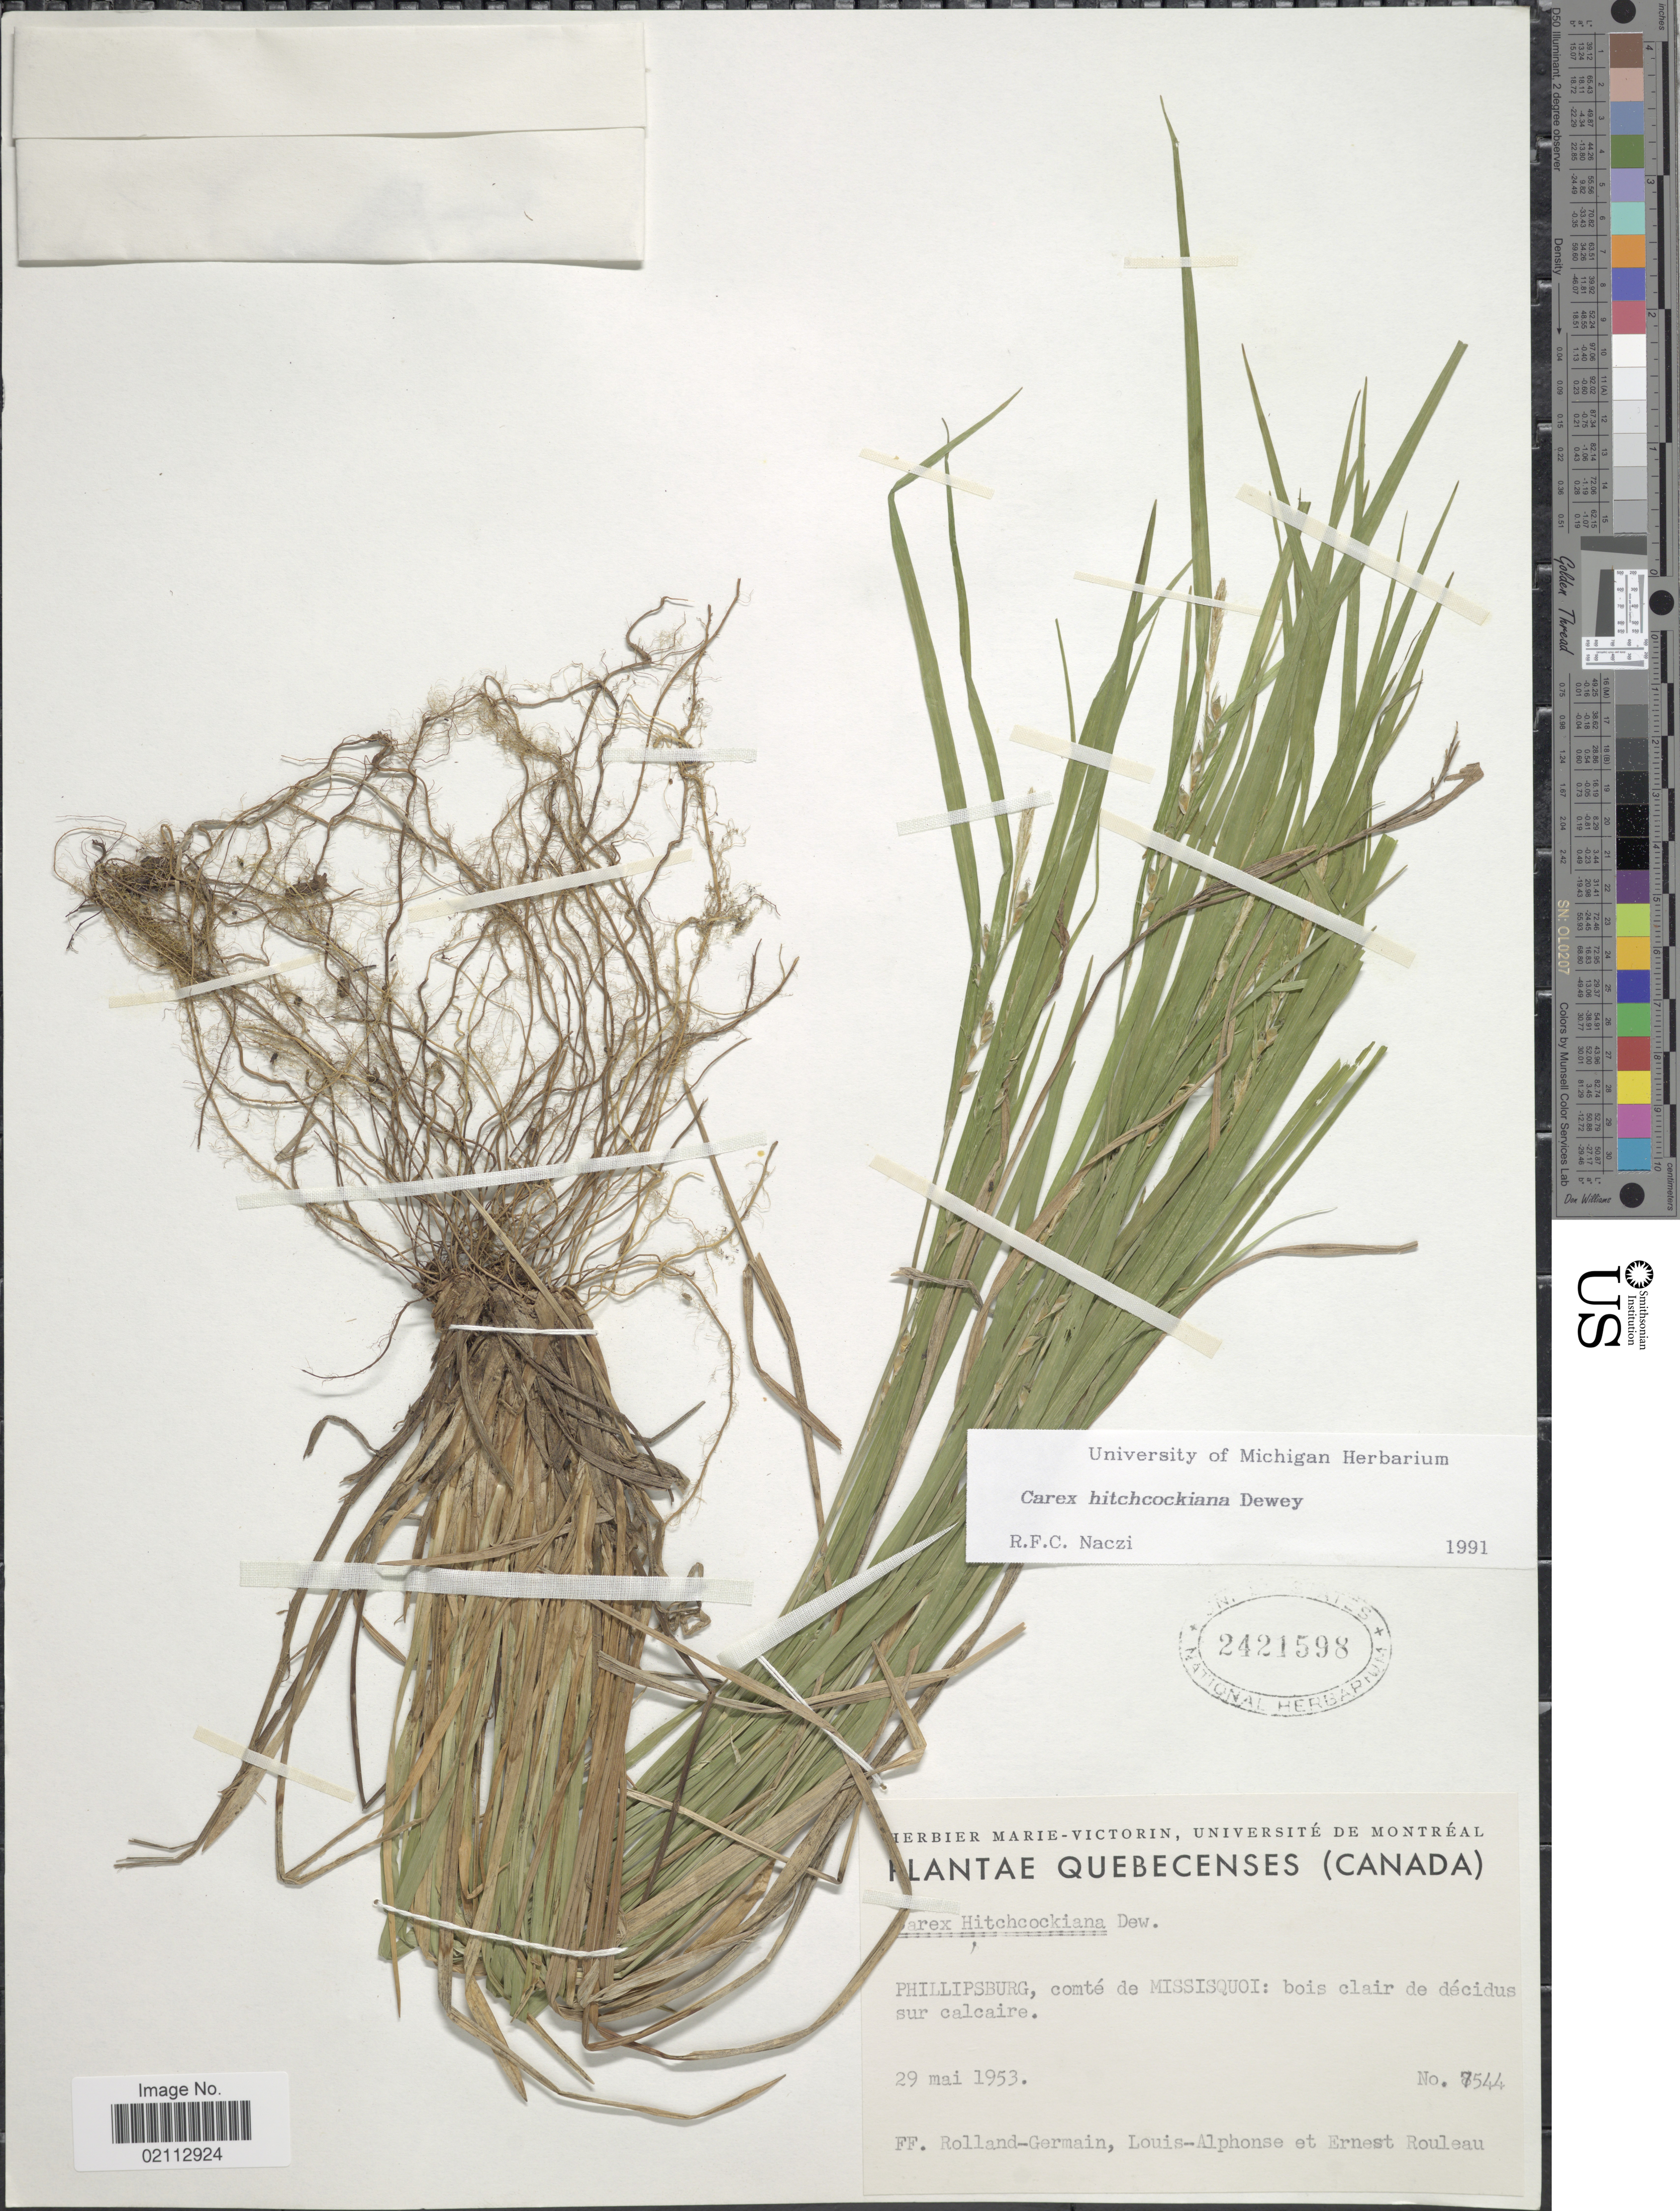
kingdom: Plantae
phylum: Tracheophyta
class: Liliopsida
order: Poales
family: Cyperaceae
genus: Carex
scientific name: Carex hitchcockiana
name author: Dewey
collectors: Rolland-Germain, Louis-Alphonse & E. Rouleau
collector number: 7544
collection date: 1953-05-29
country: Canada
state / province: Quebec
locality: Quebecenses. Philipsburg, comte de Missisquoi: bois clair de decidus sur calcaire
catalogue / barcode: US 2421598